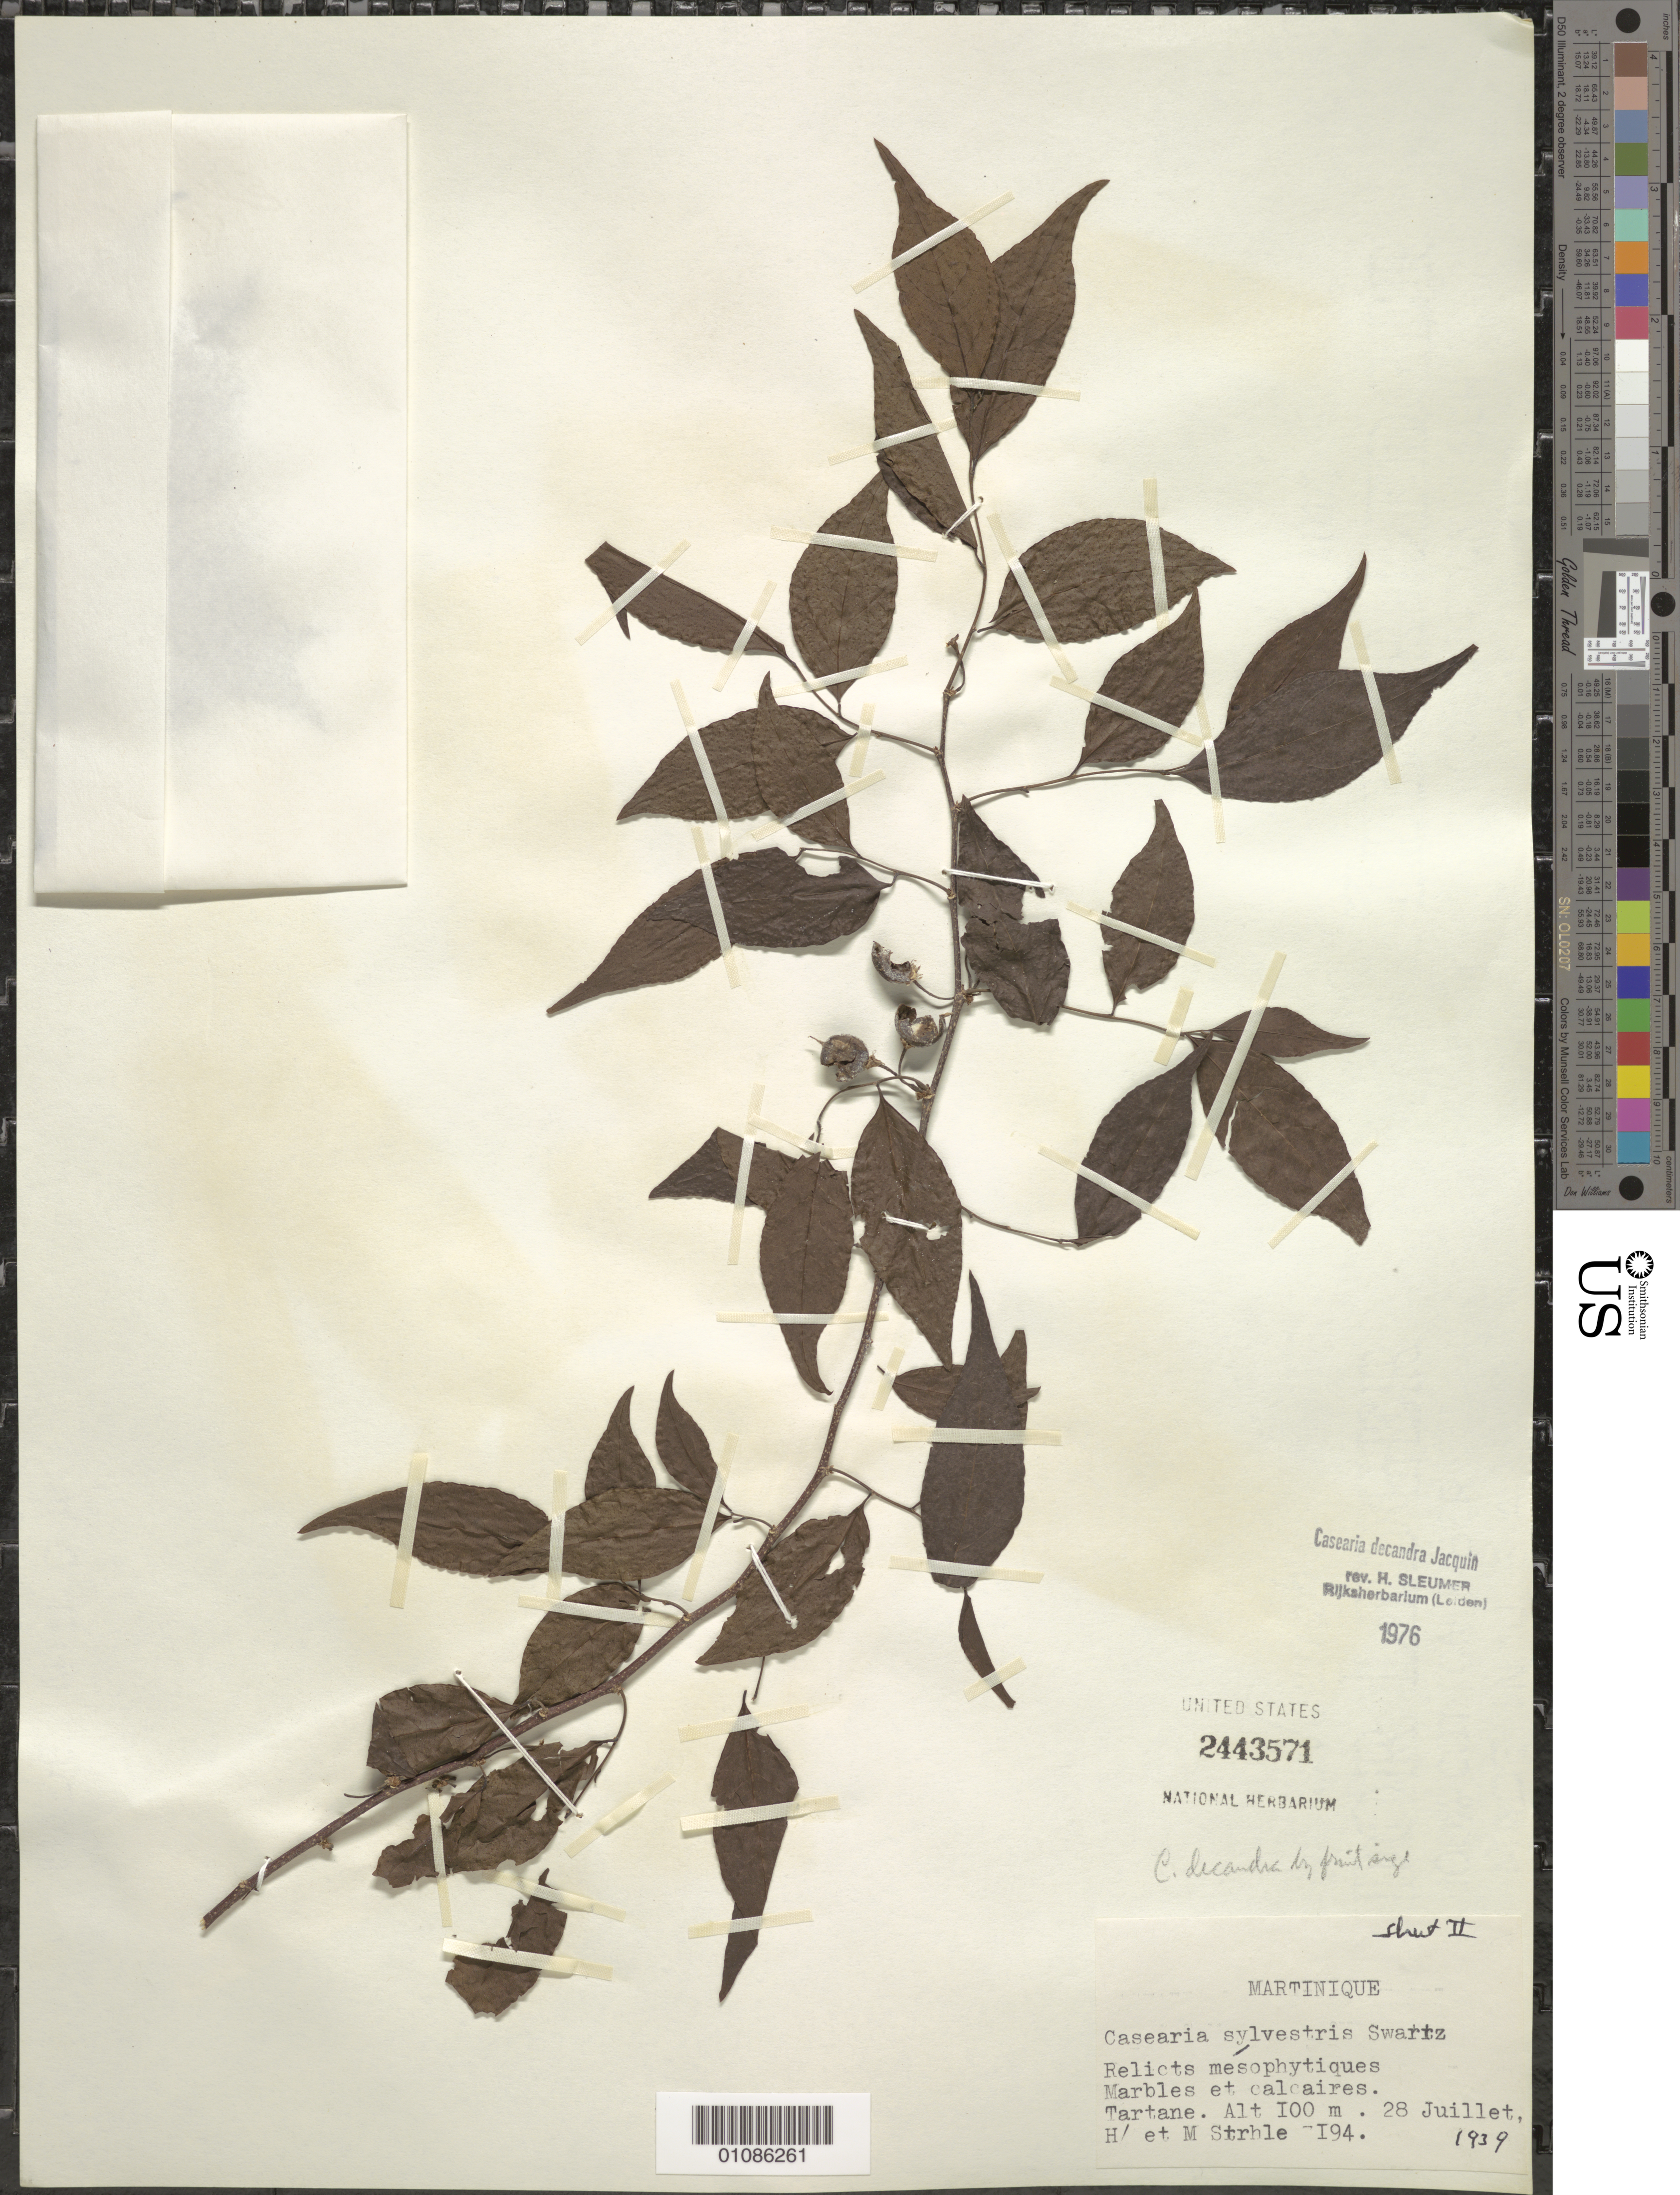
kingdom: Plantae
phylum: Tracheophyta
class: Magnoliopsida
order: Malpighiales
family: Salicaceae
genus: Casearia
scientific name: Casearia decandra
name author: Jacq.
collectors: H. Stehlé & M. Stehlé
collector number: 194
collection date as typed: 28 Jul 1939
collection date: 1939-07-28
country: Martinique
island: Martinique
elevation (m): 100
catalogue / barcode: US 2443571